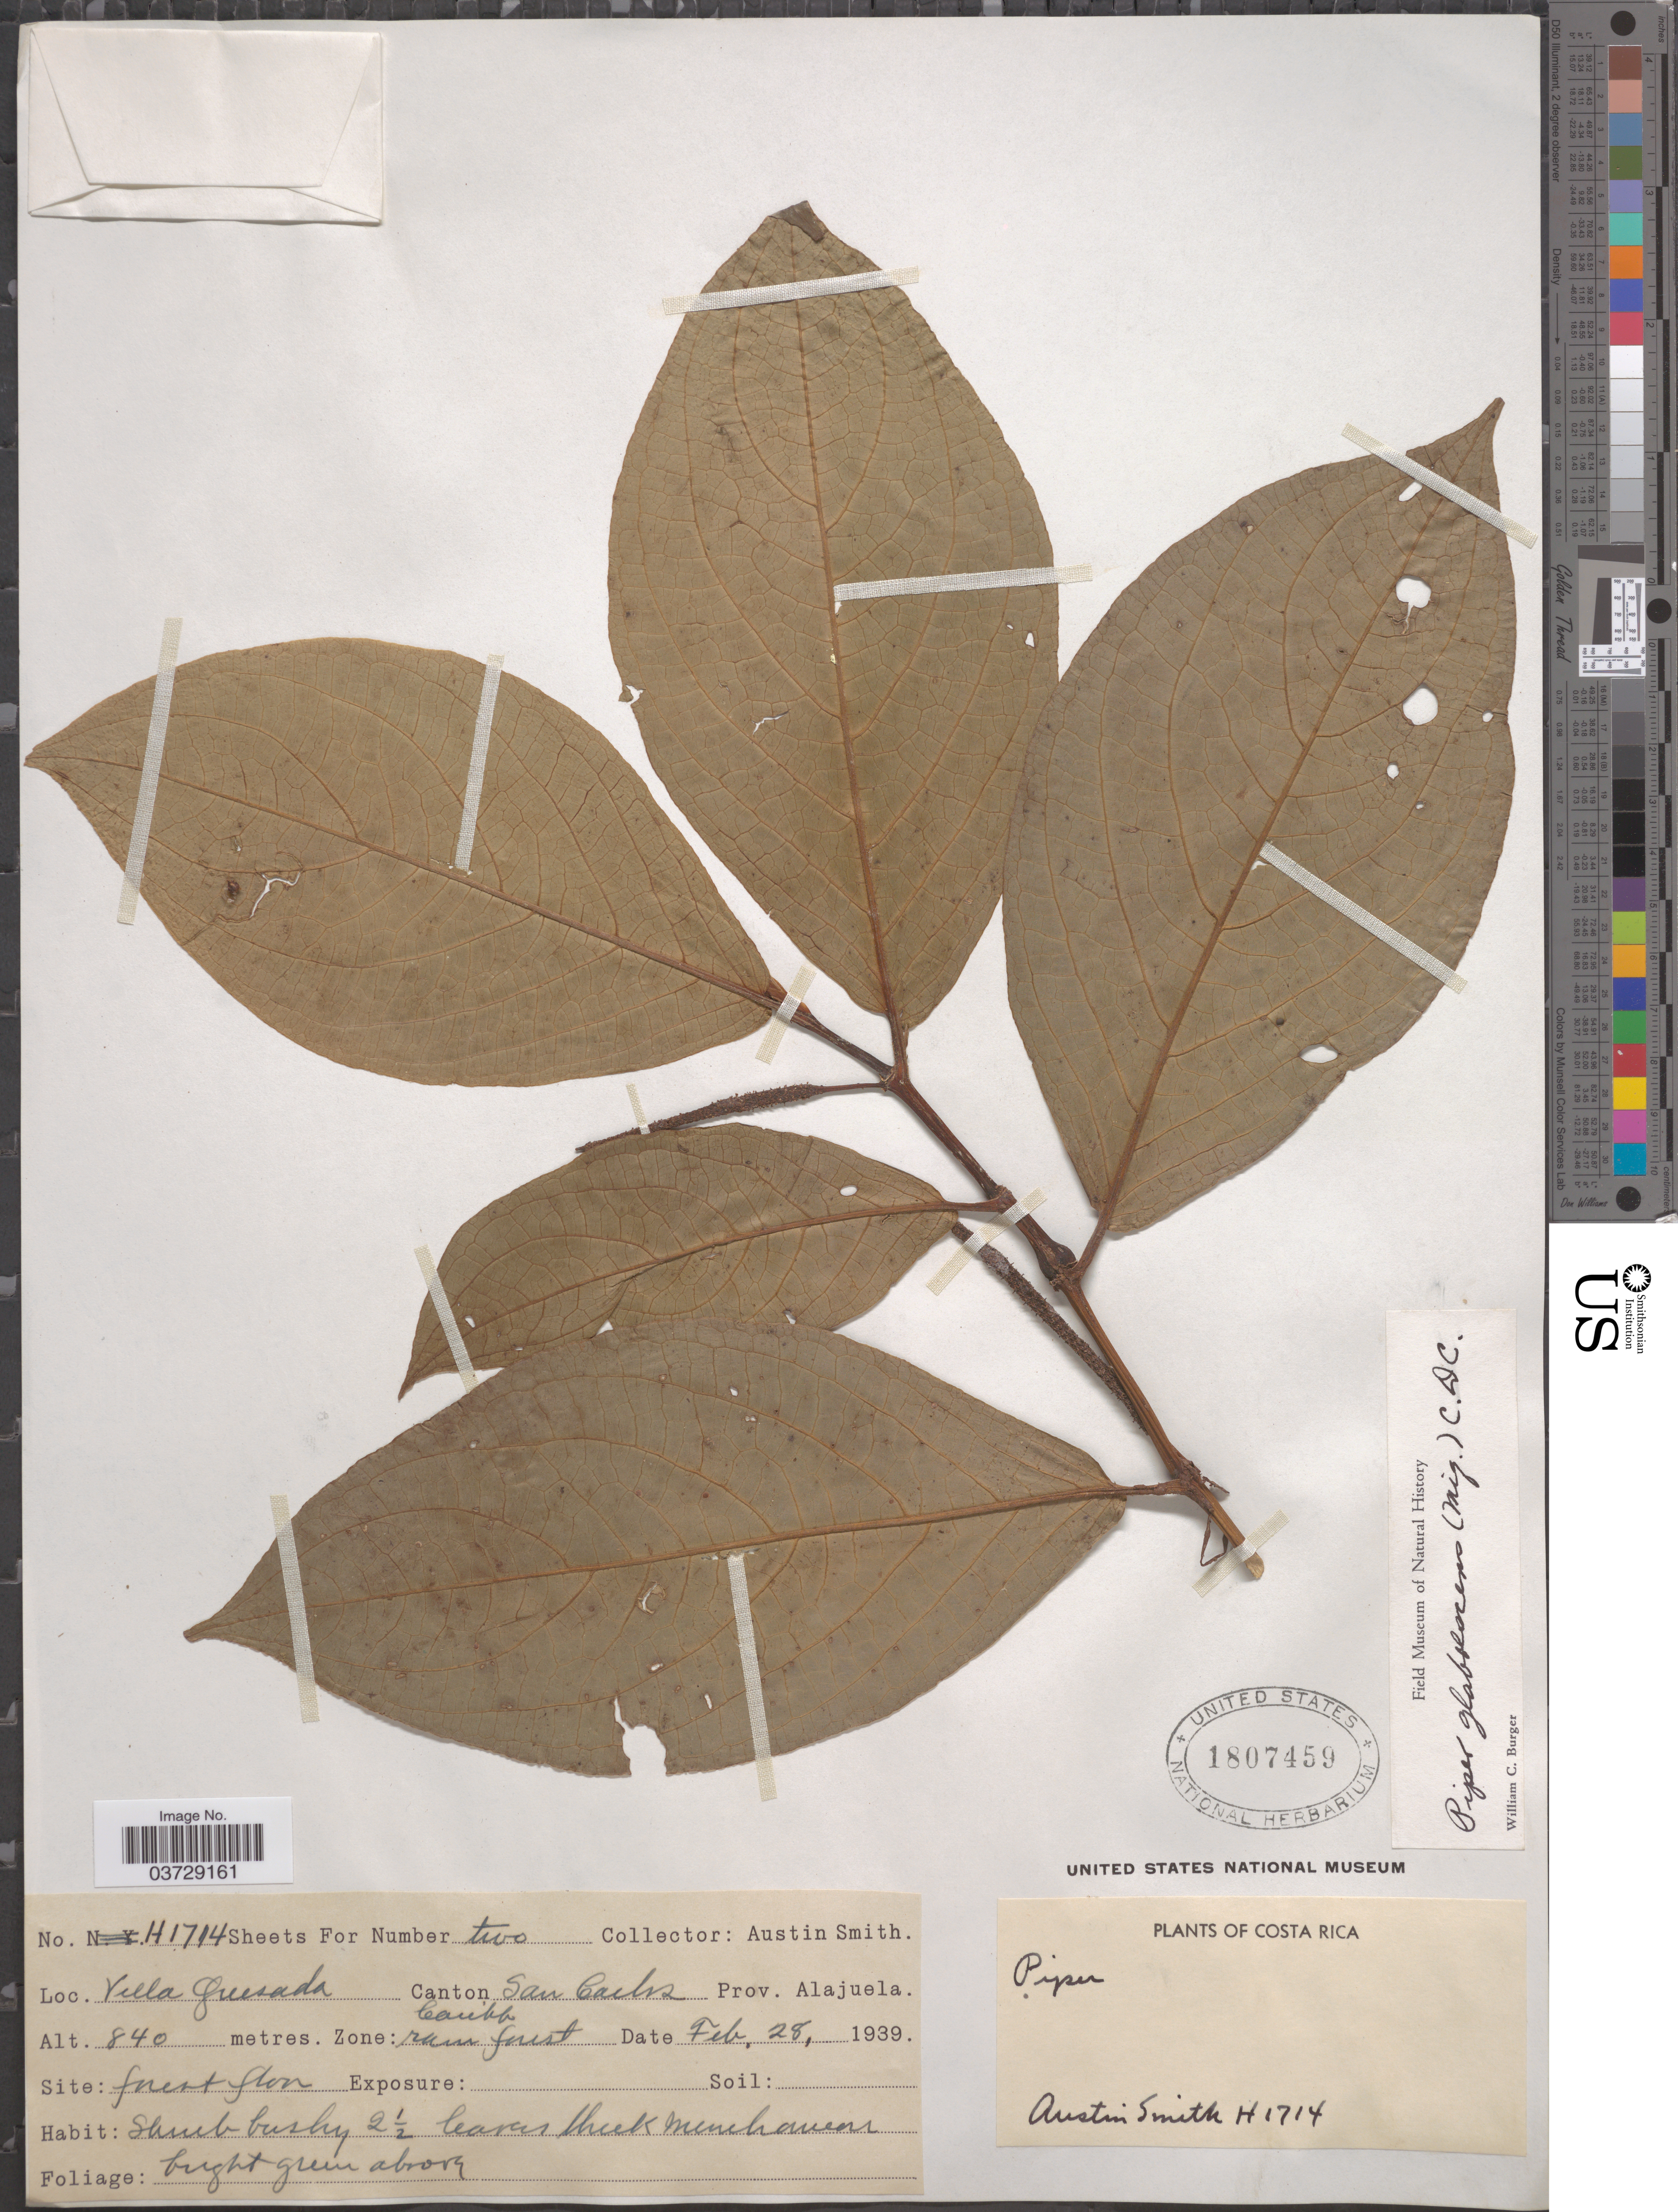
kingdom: Plantae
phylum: Tracheophyta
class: Magnoliopsida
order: Piperales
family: Piperaceae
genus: Piper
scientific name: Piper glabrescens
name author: (Miq.) C. DC.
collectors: Aust P. Smith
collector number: H1714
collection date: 1939-02-28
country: Costa Rica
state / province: Alajuela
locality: Villa Quesada, Canton San Carlos.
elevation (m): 840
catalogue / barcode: US 1807459